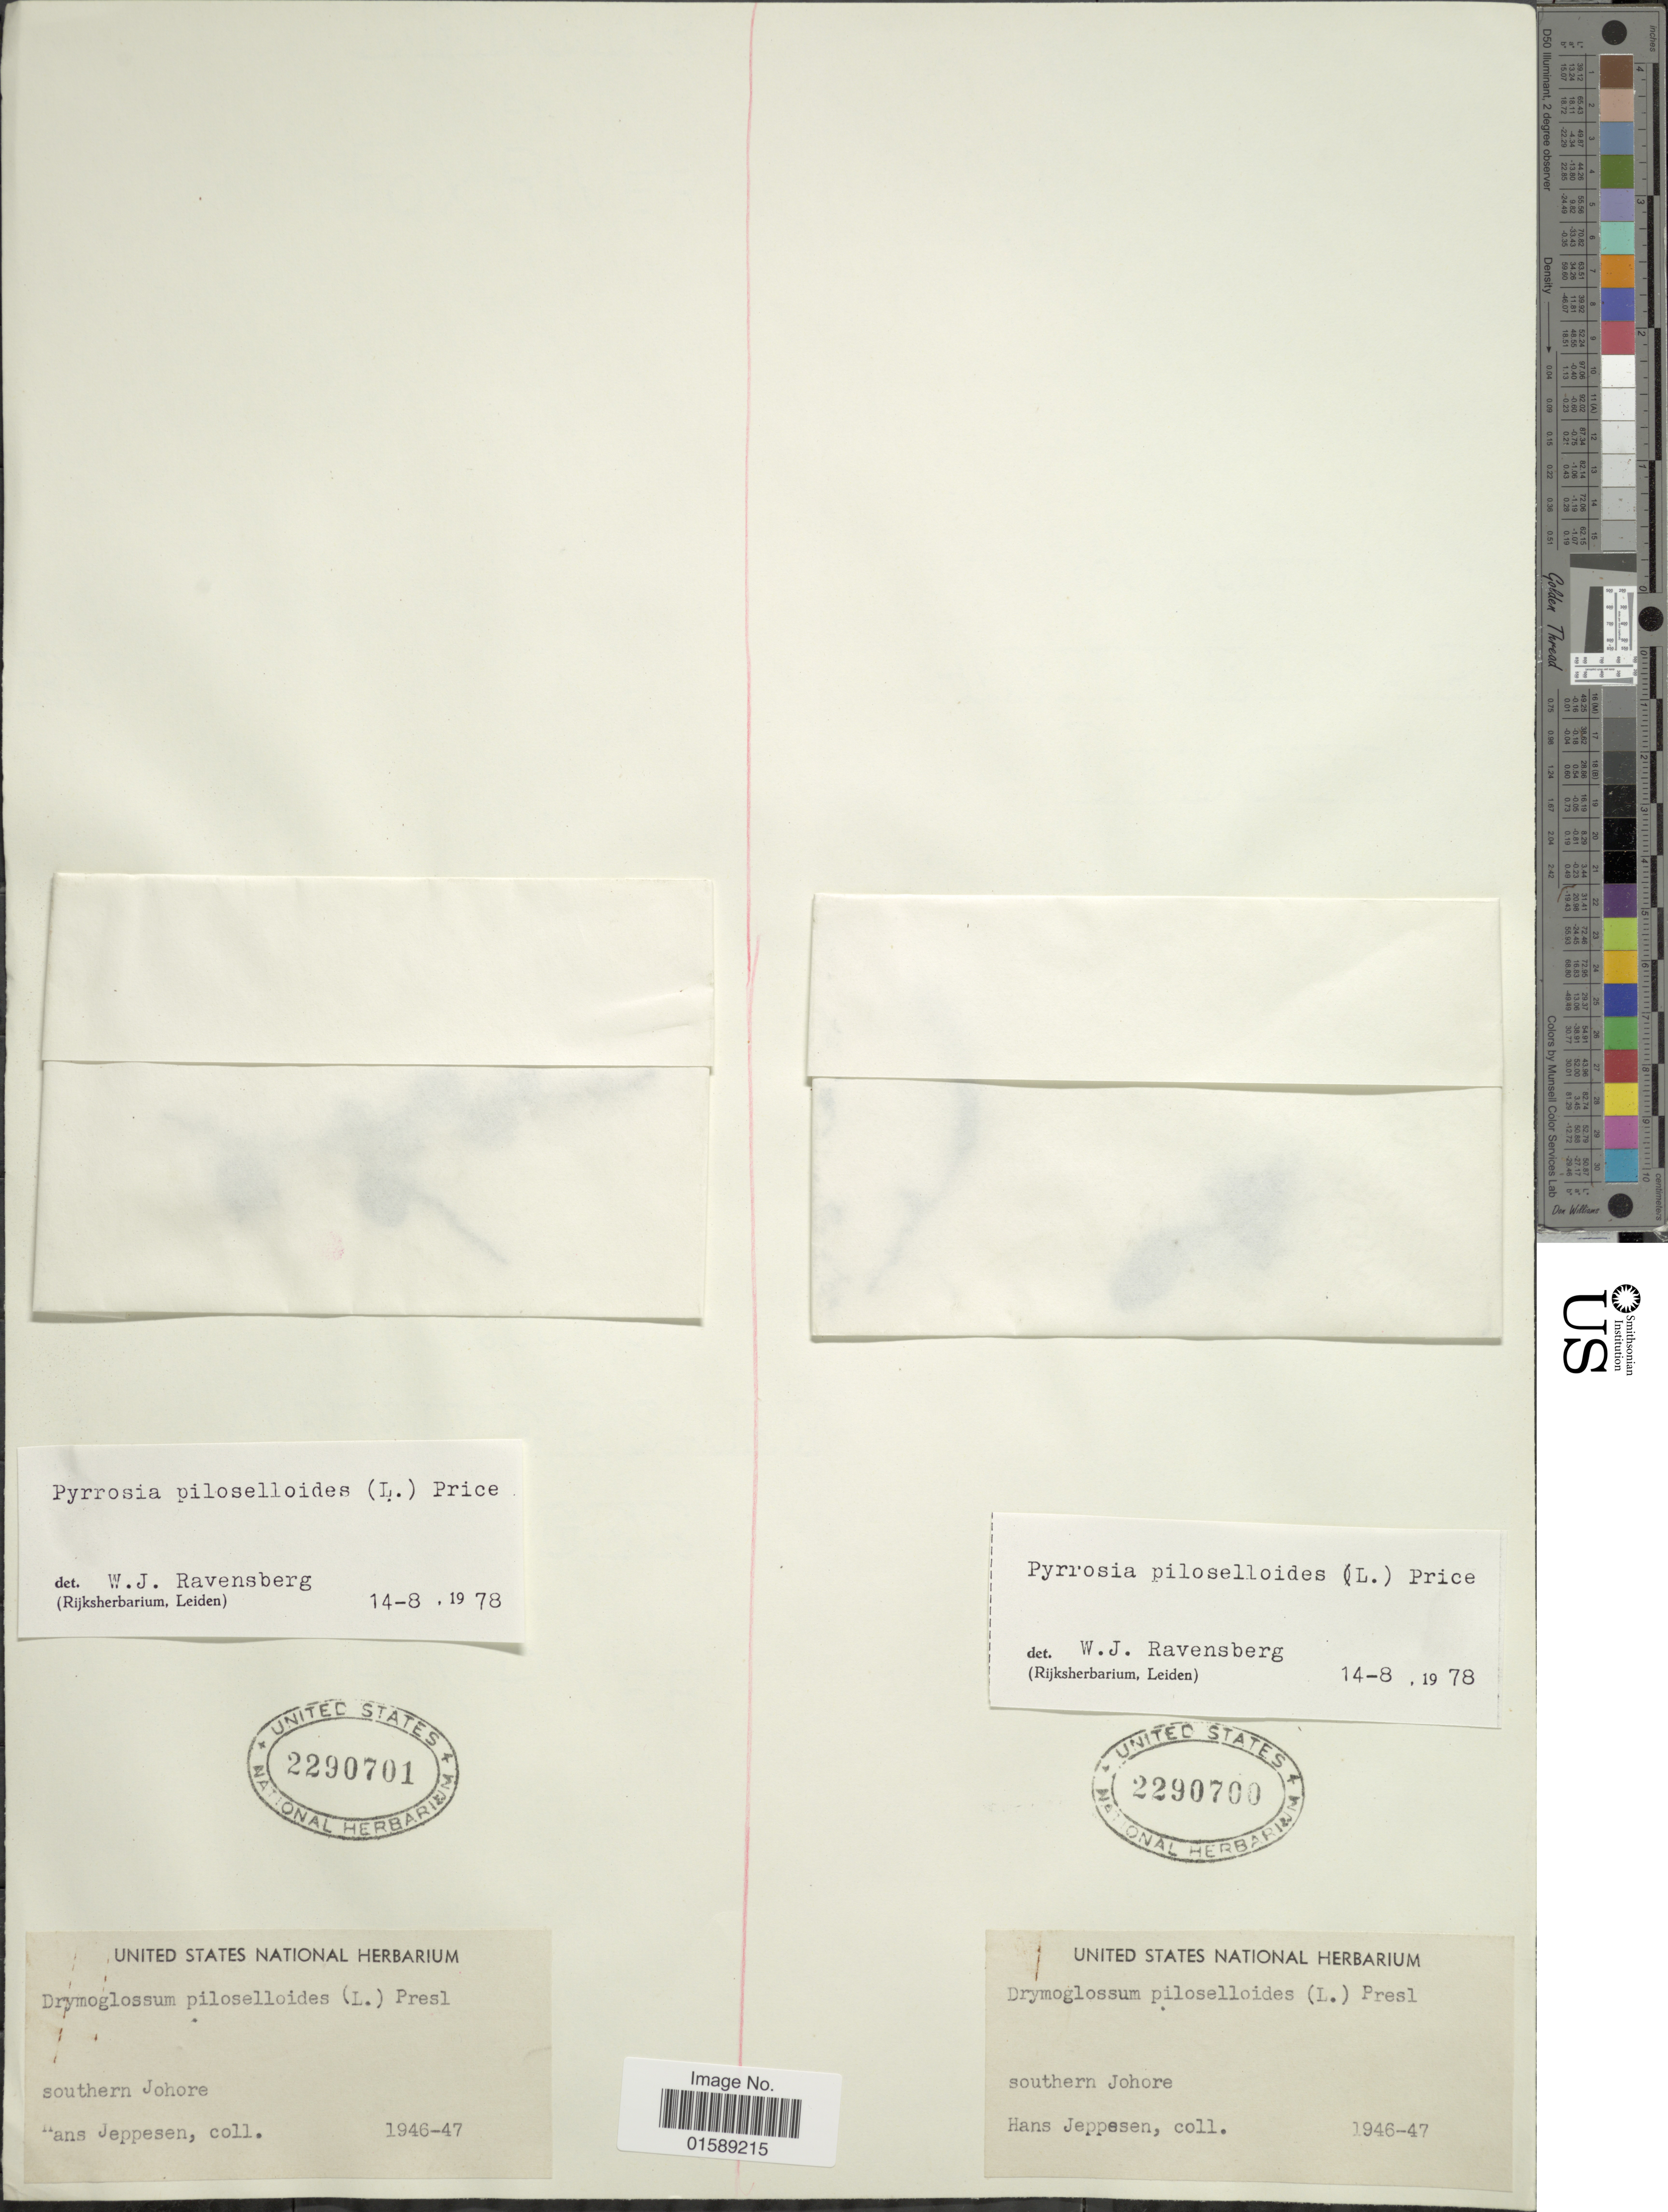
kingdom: Plantae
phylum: Tracheophyta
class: Polypodiopsida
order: Polypodiales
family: Polypodiaceae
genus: Pyrrosia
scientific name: Pyrrosia piloselloides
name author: (L.) M.G. Price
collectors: H. Jeppesen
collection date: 1946/1947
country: Malaysia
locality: Southern Johore.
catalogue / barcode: US 2290701